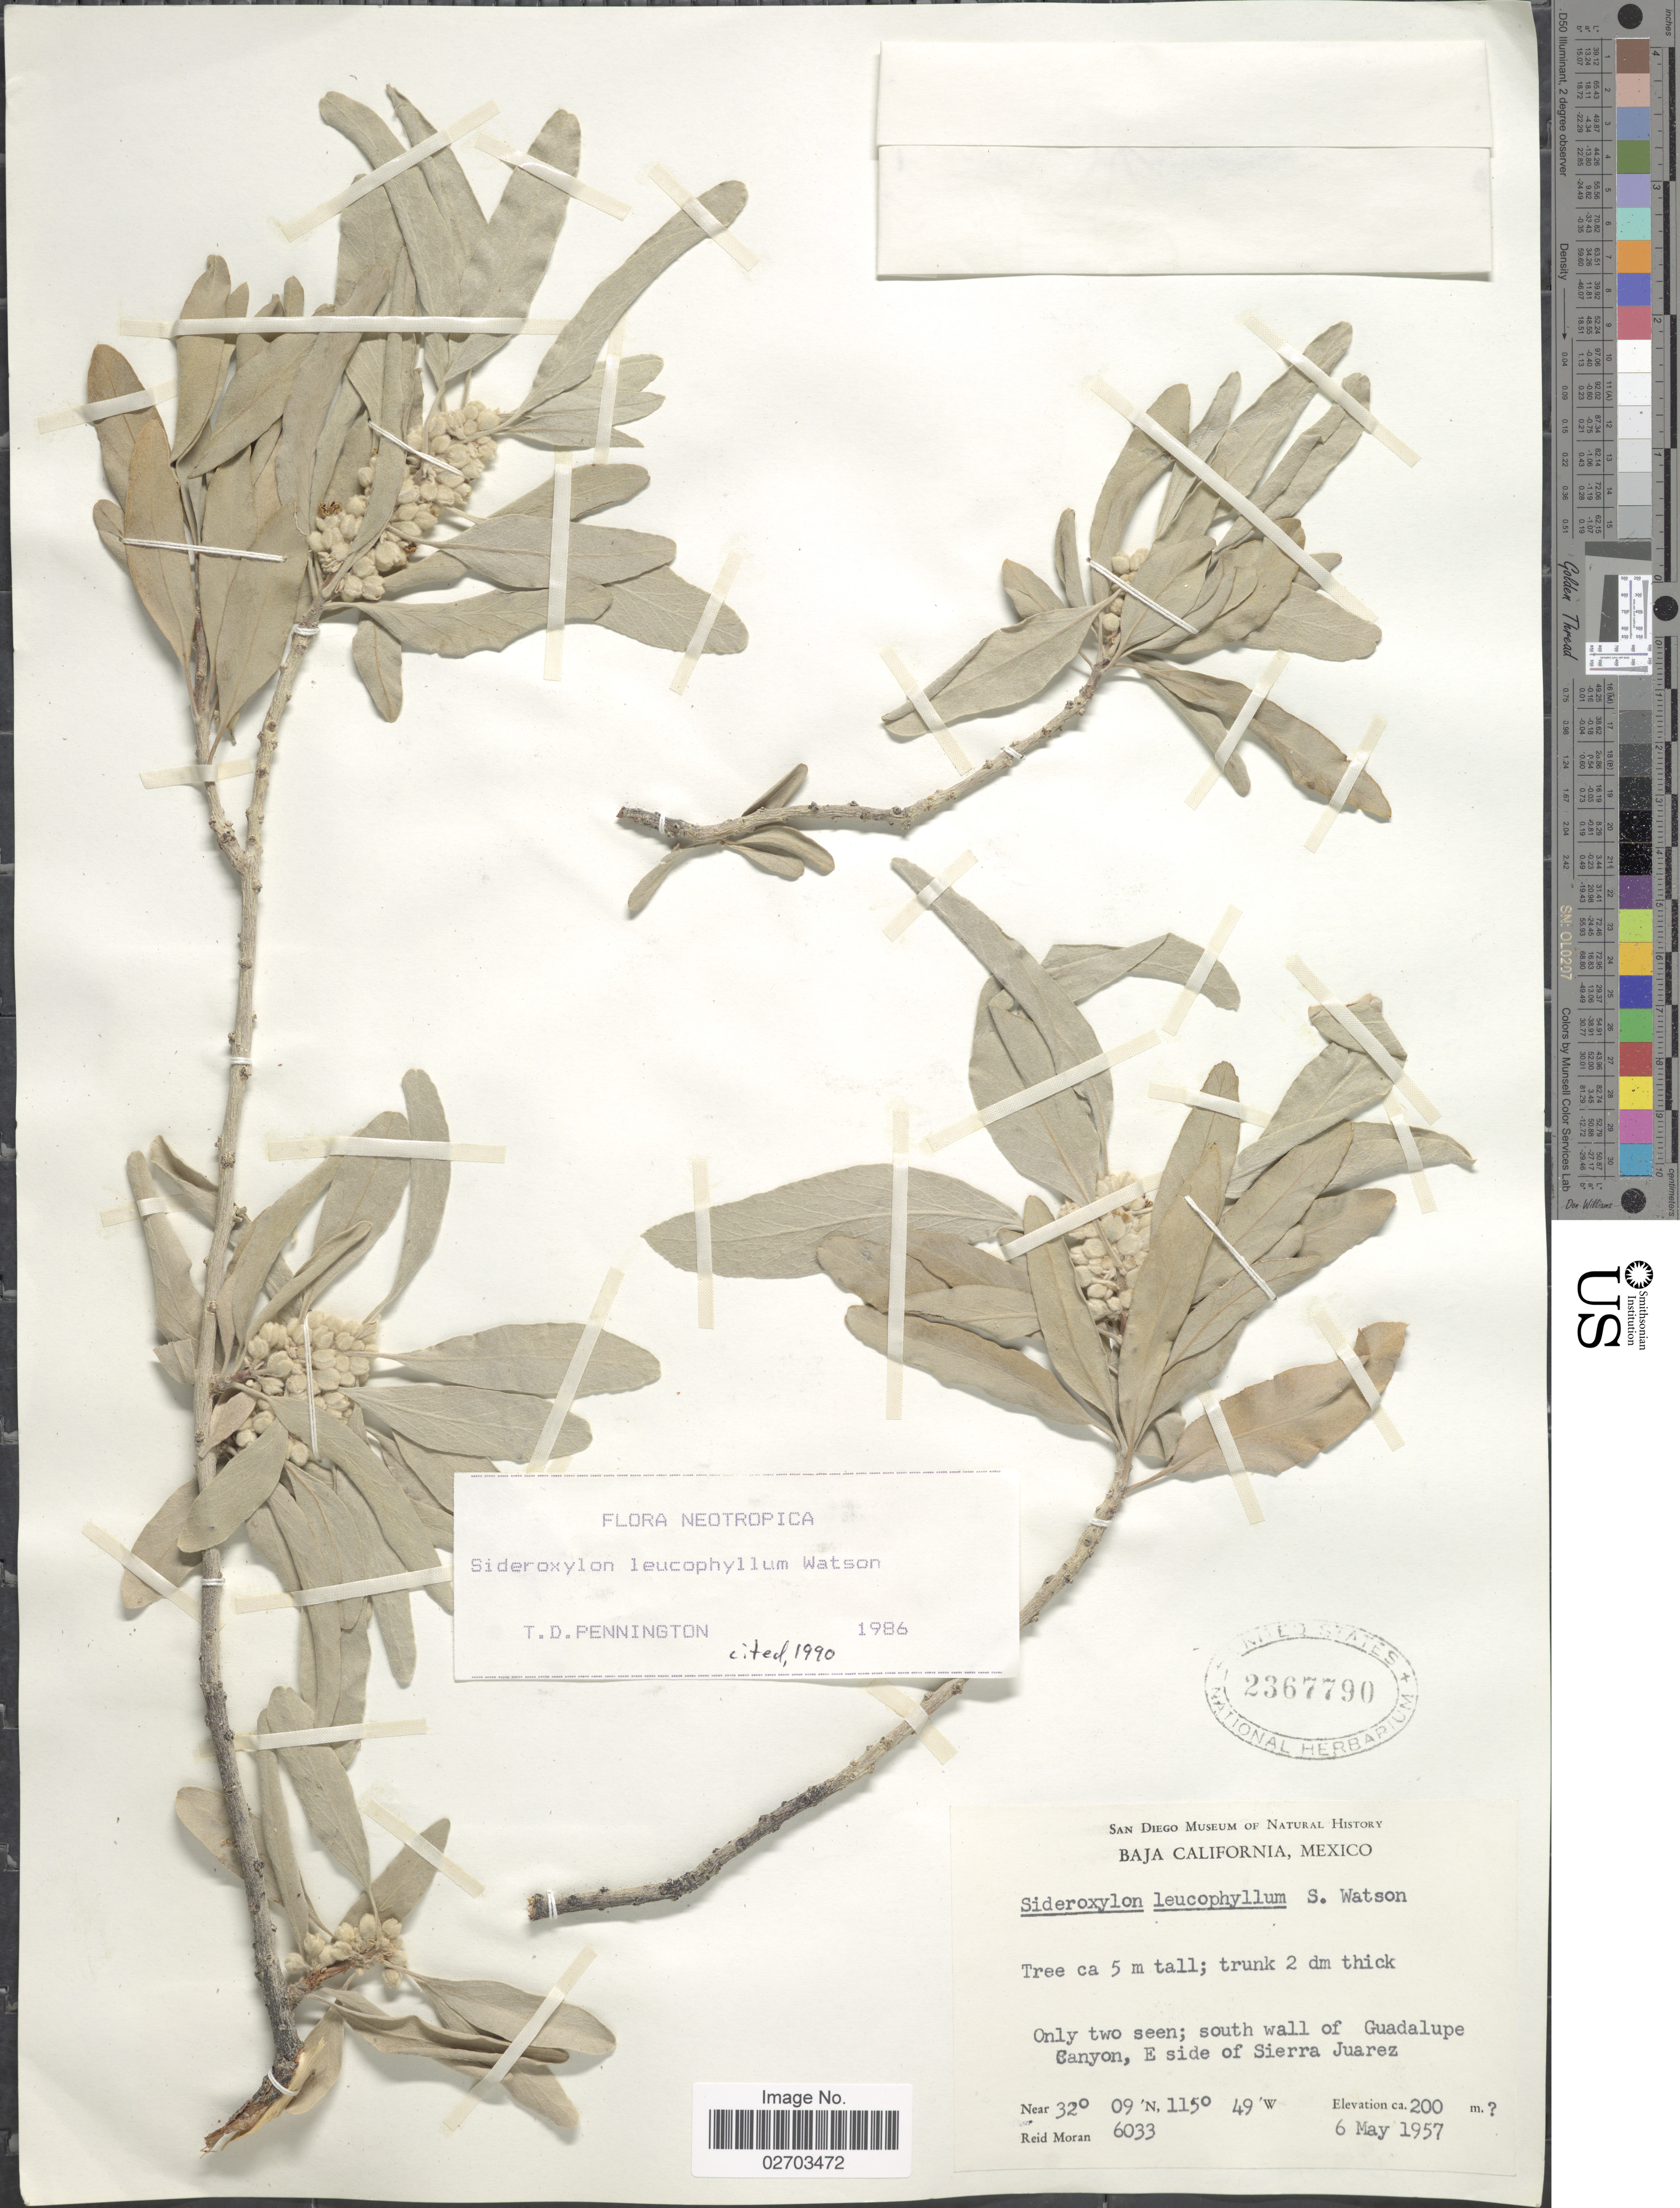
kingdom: Plantae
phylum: Tracheophyta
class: Magnoliopsida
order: Ericales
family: Sapotaceae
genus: Sideroxylon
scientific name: Sideroxylon leucophyllum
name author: S. Watson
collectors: R. V. Moran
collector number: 6033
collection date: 1957-05-06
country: Mexico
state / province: Baja California Norte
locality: Only two seen; south wall of Guadalupe Canyon, E side of Sierra Juarez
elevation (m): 200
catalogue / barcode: US 2367790